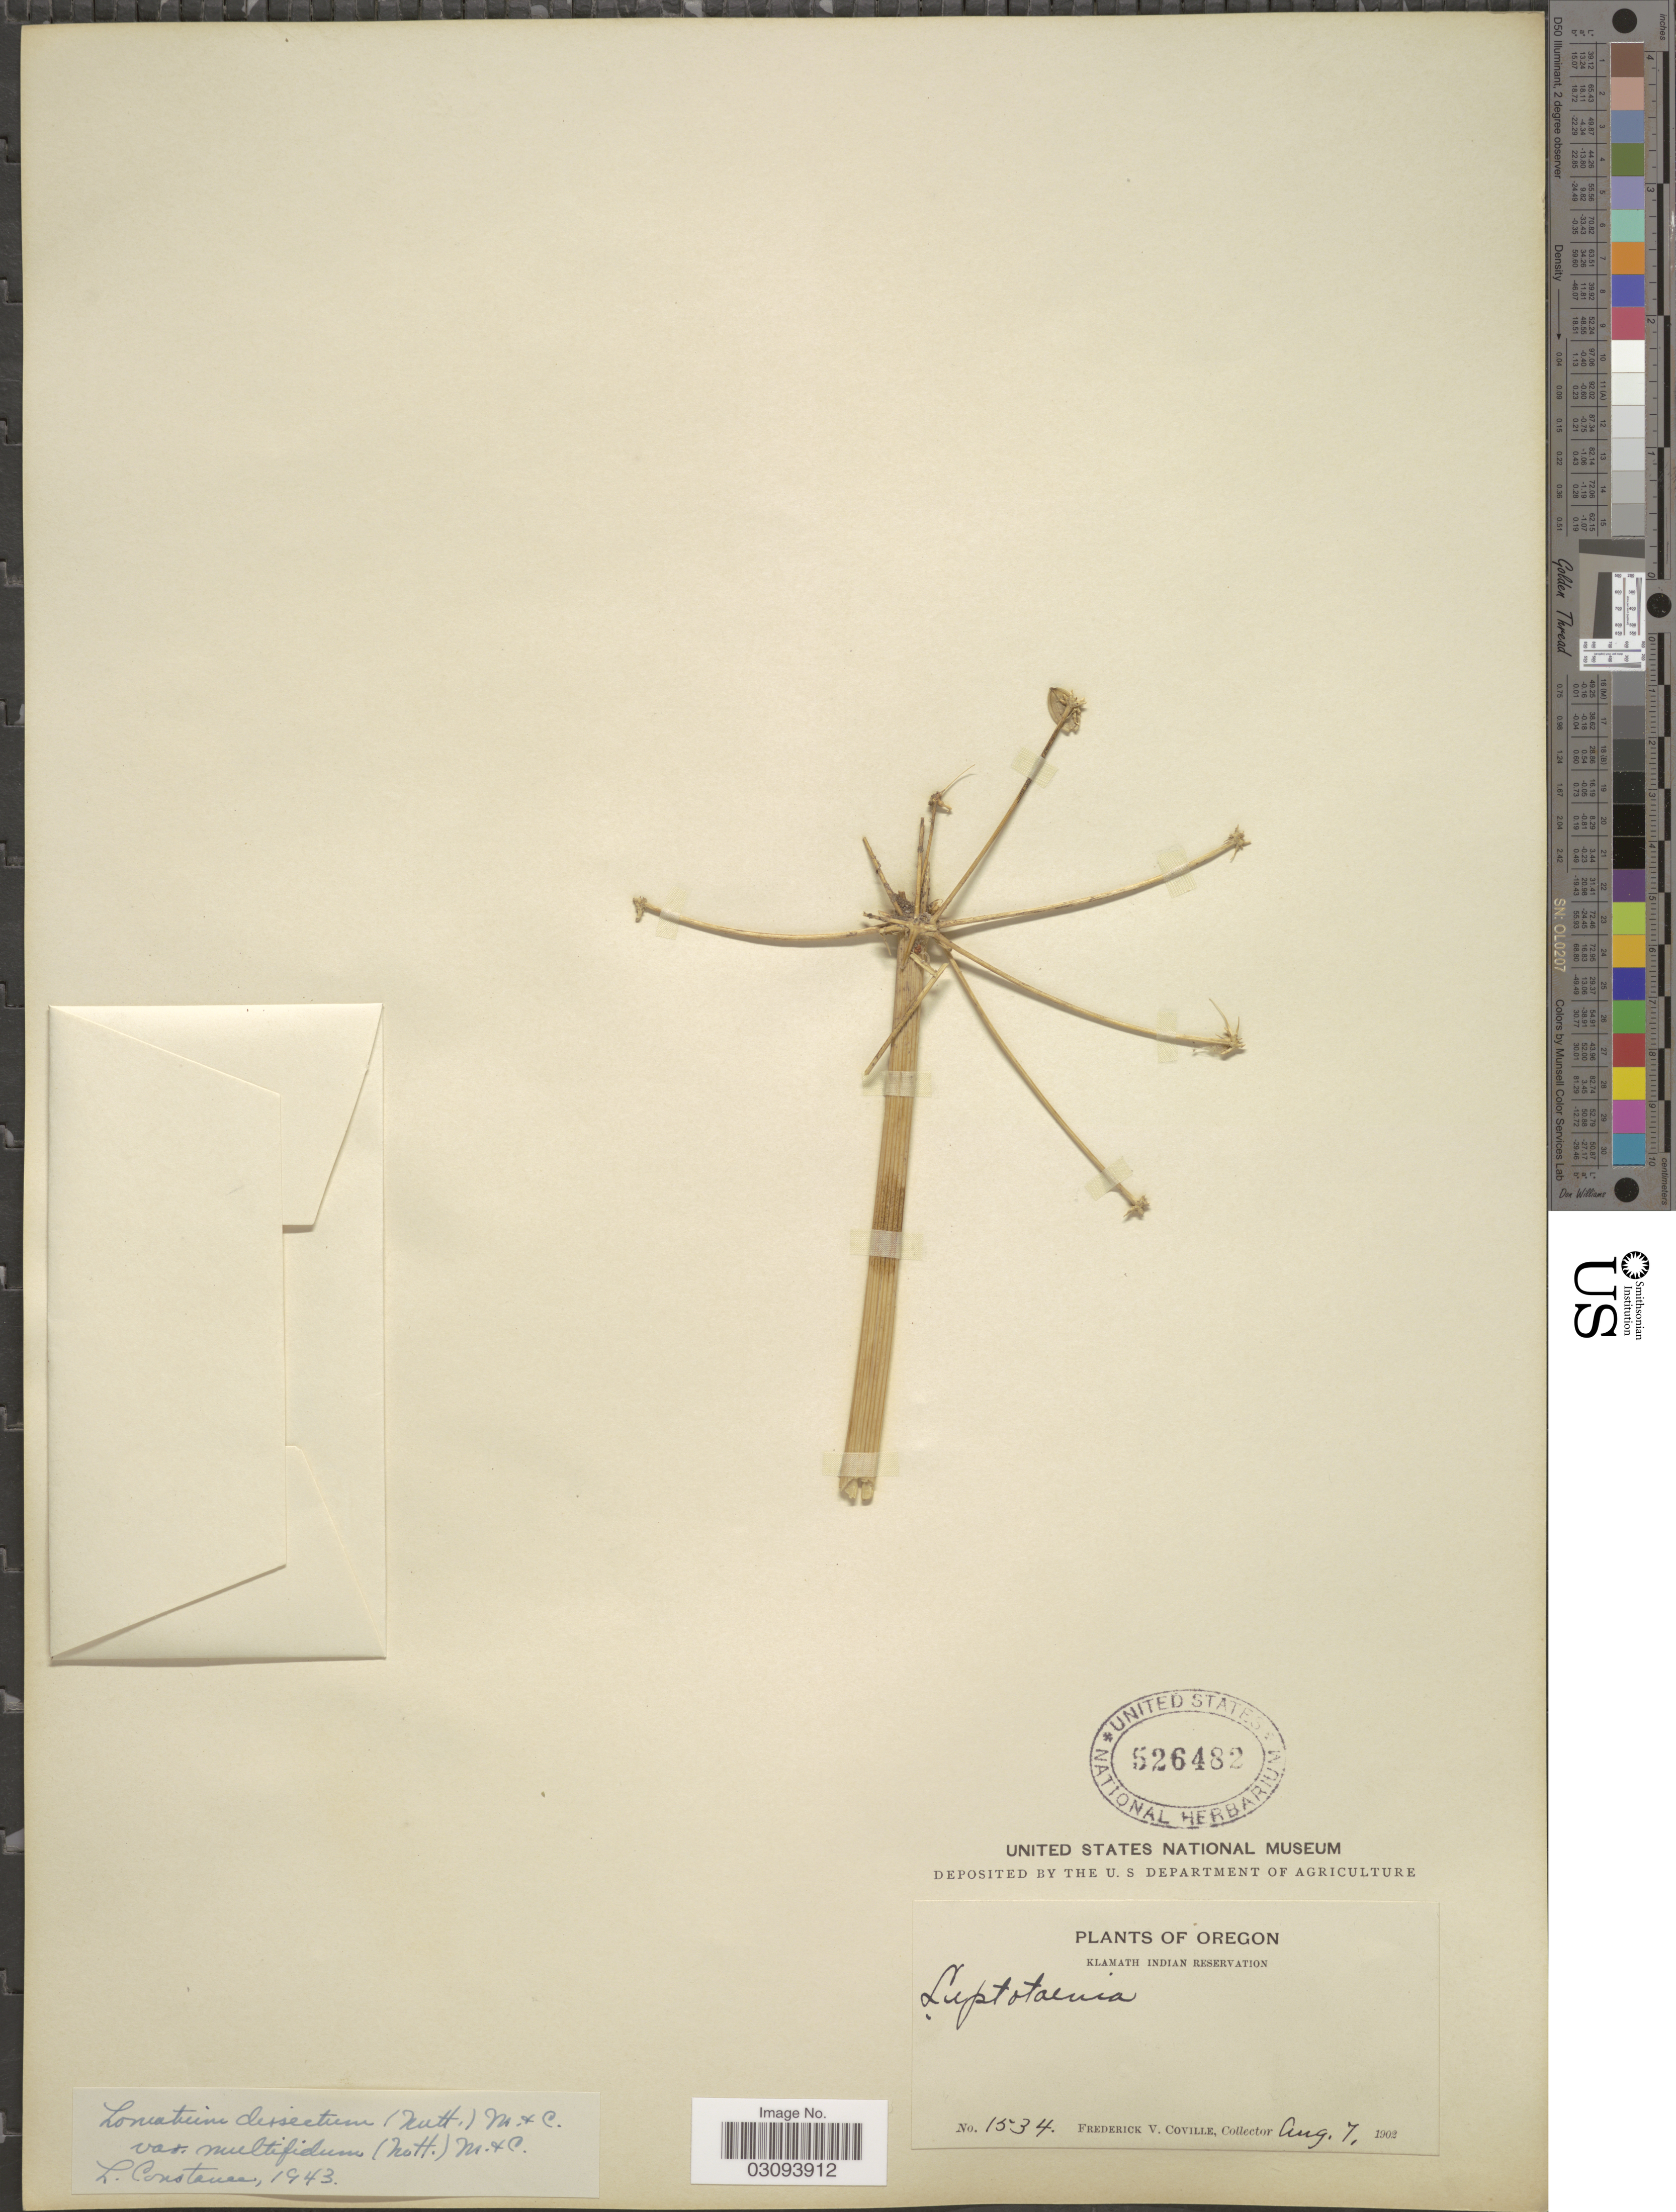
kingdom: Plantae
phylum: Tracheophyta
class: Magnoliopsida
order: Apiales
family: Apiaceae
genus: Lomatium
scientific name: Lomatium dissectum var. multifidum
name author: (Nutt.) Mathias & Constance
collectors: F. V. Coville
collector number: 1534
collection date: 1902-08-07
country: United States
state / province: Oregon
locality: Klamath Indian Reservation.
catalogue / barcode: US 526482